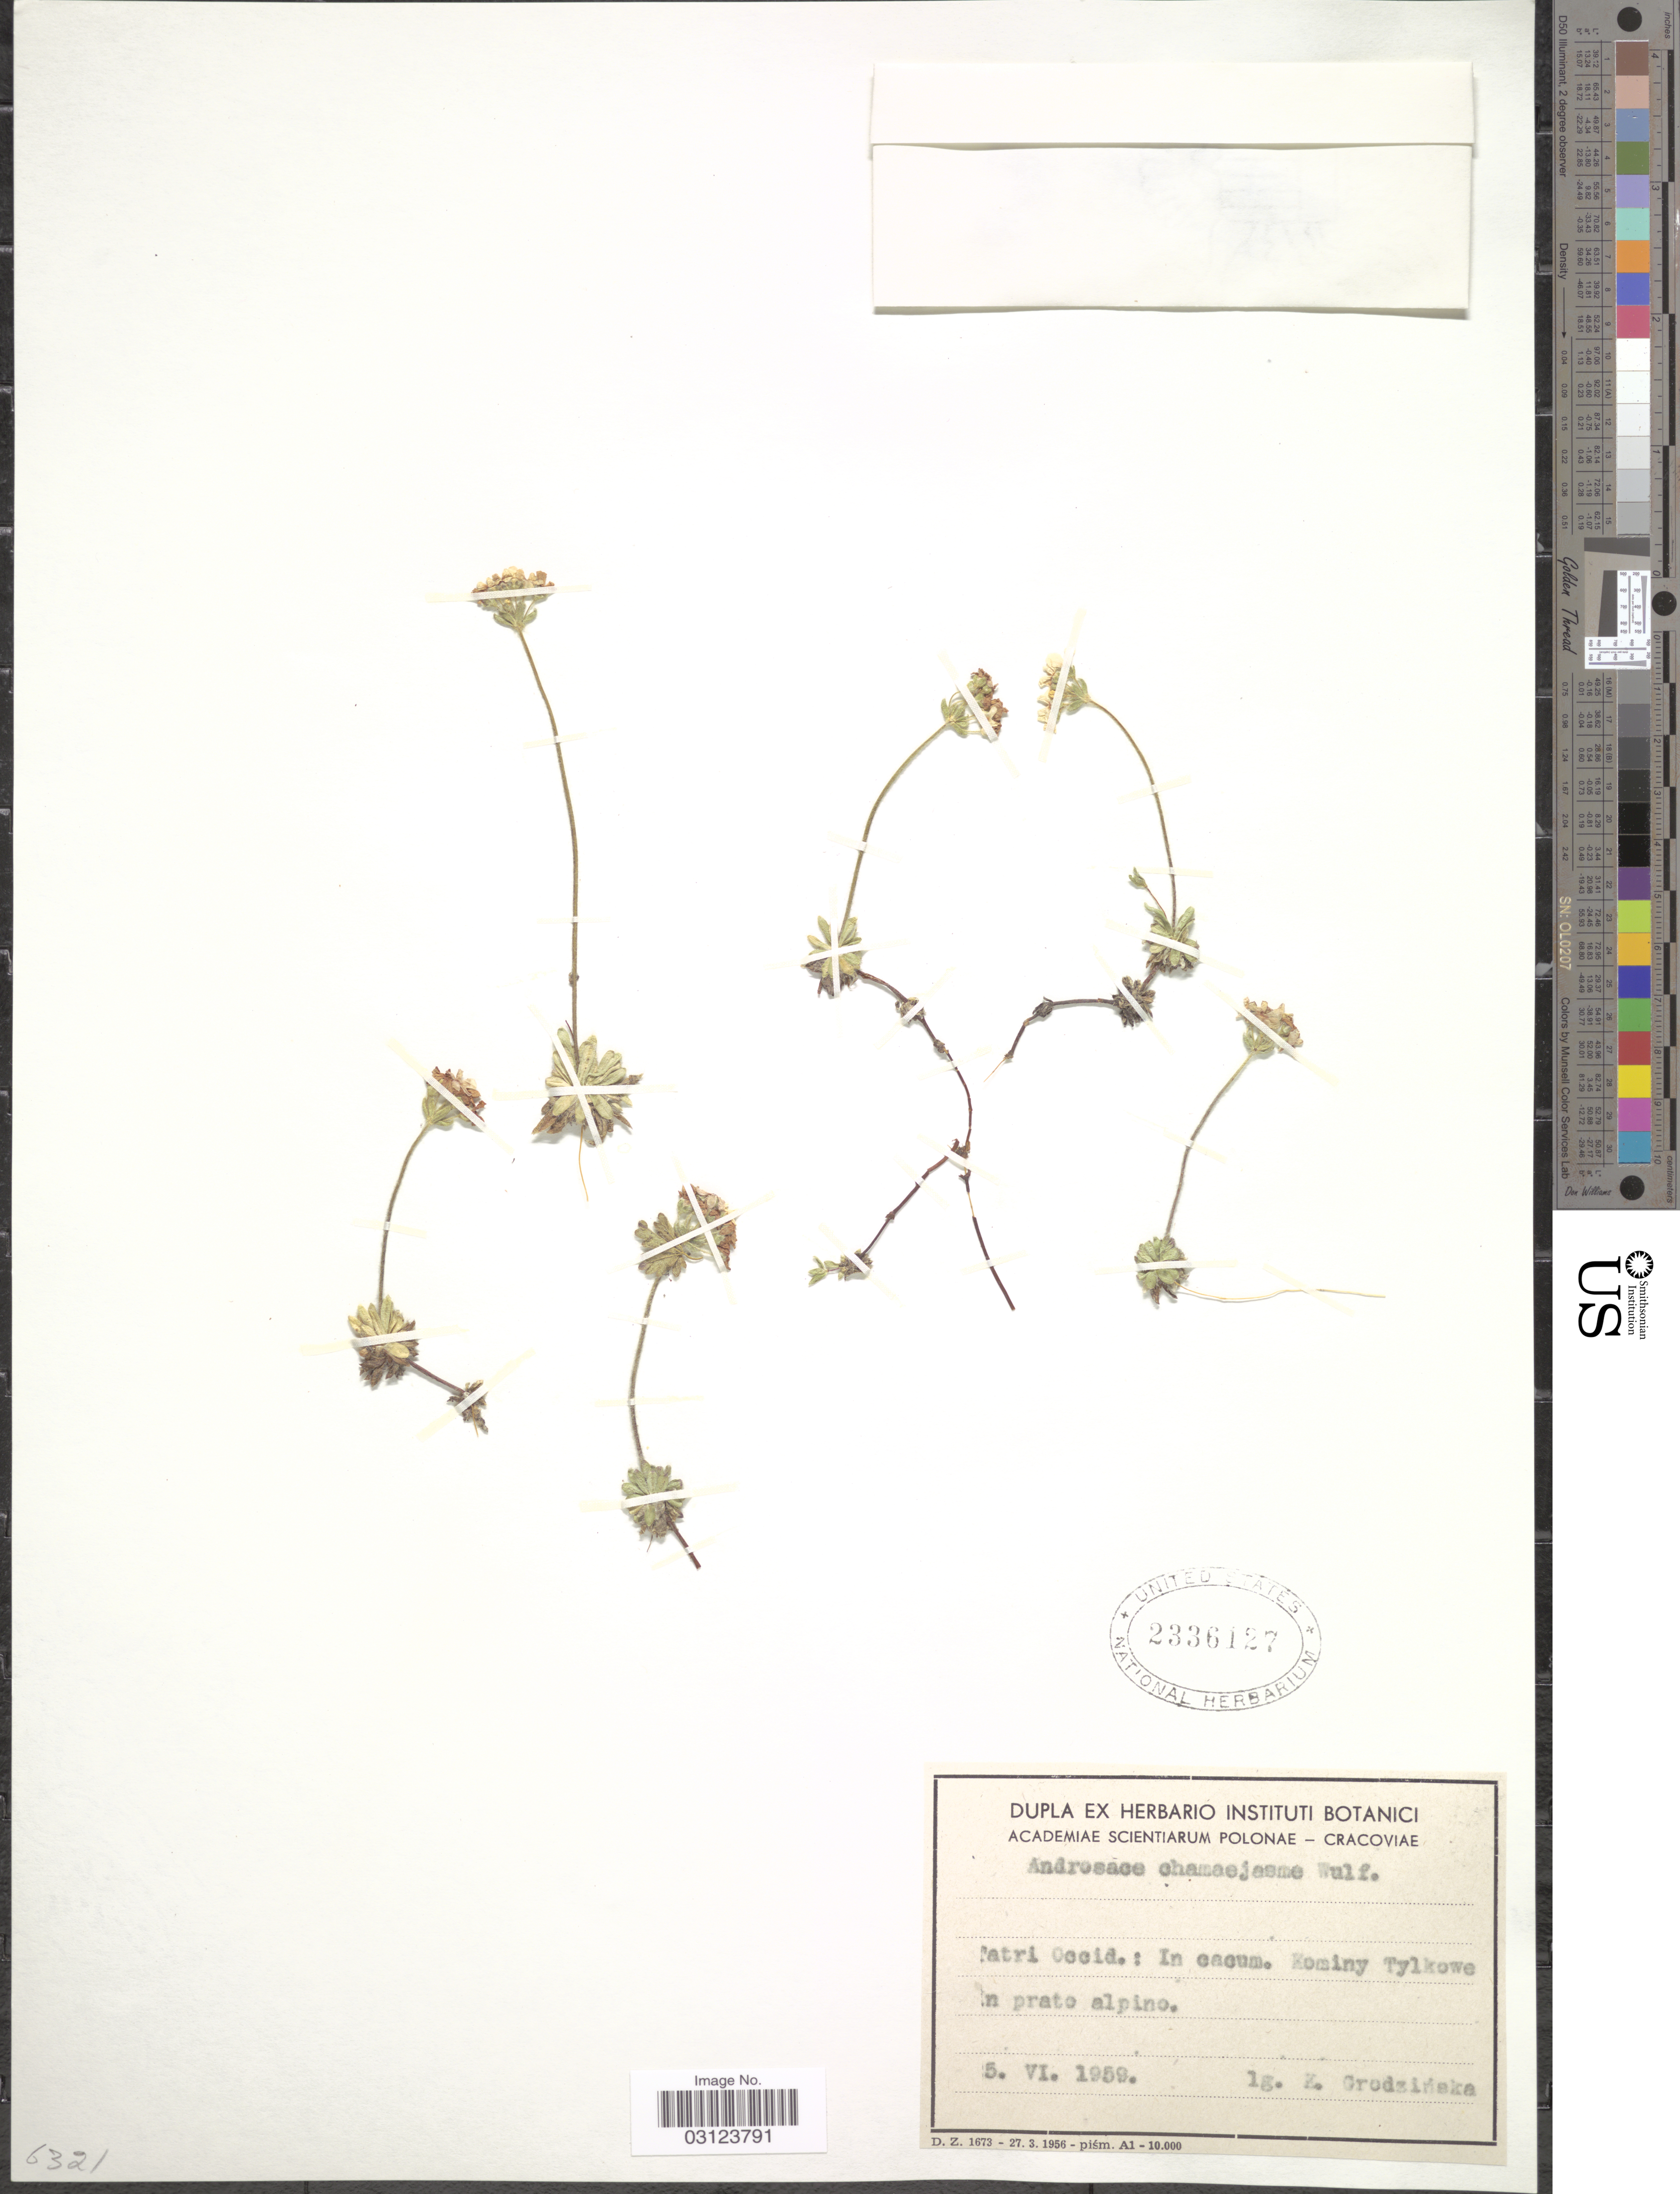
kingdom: Plantae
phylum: Tracheophyta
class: Magnoliopsida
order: Ericales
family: Primulaceae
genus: Androsace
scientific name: Androsace chamaejasme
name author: Wulfen ex Host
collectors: E. Grodzirieka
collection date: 1959-06-05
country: Poland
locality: Matri Occid.: In cacum. Kominy Tylkowe in prato alpino.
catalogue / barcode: US 2336127